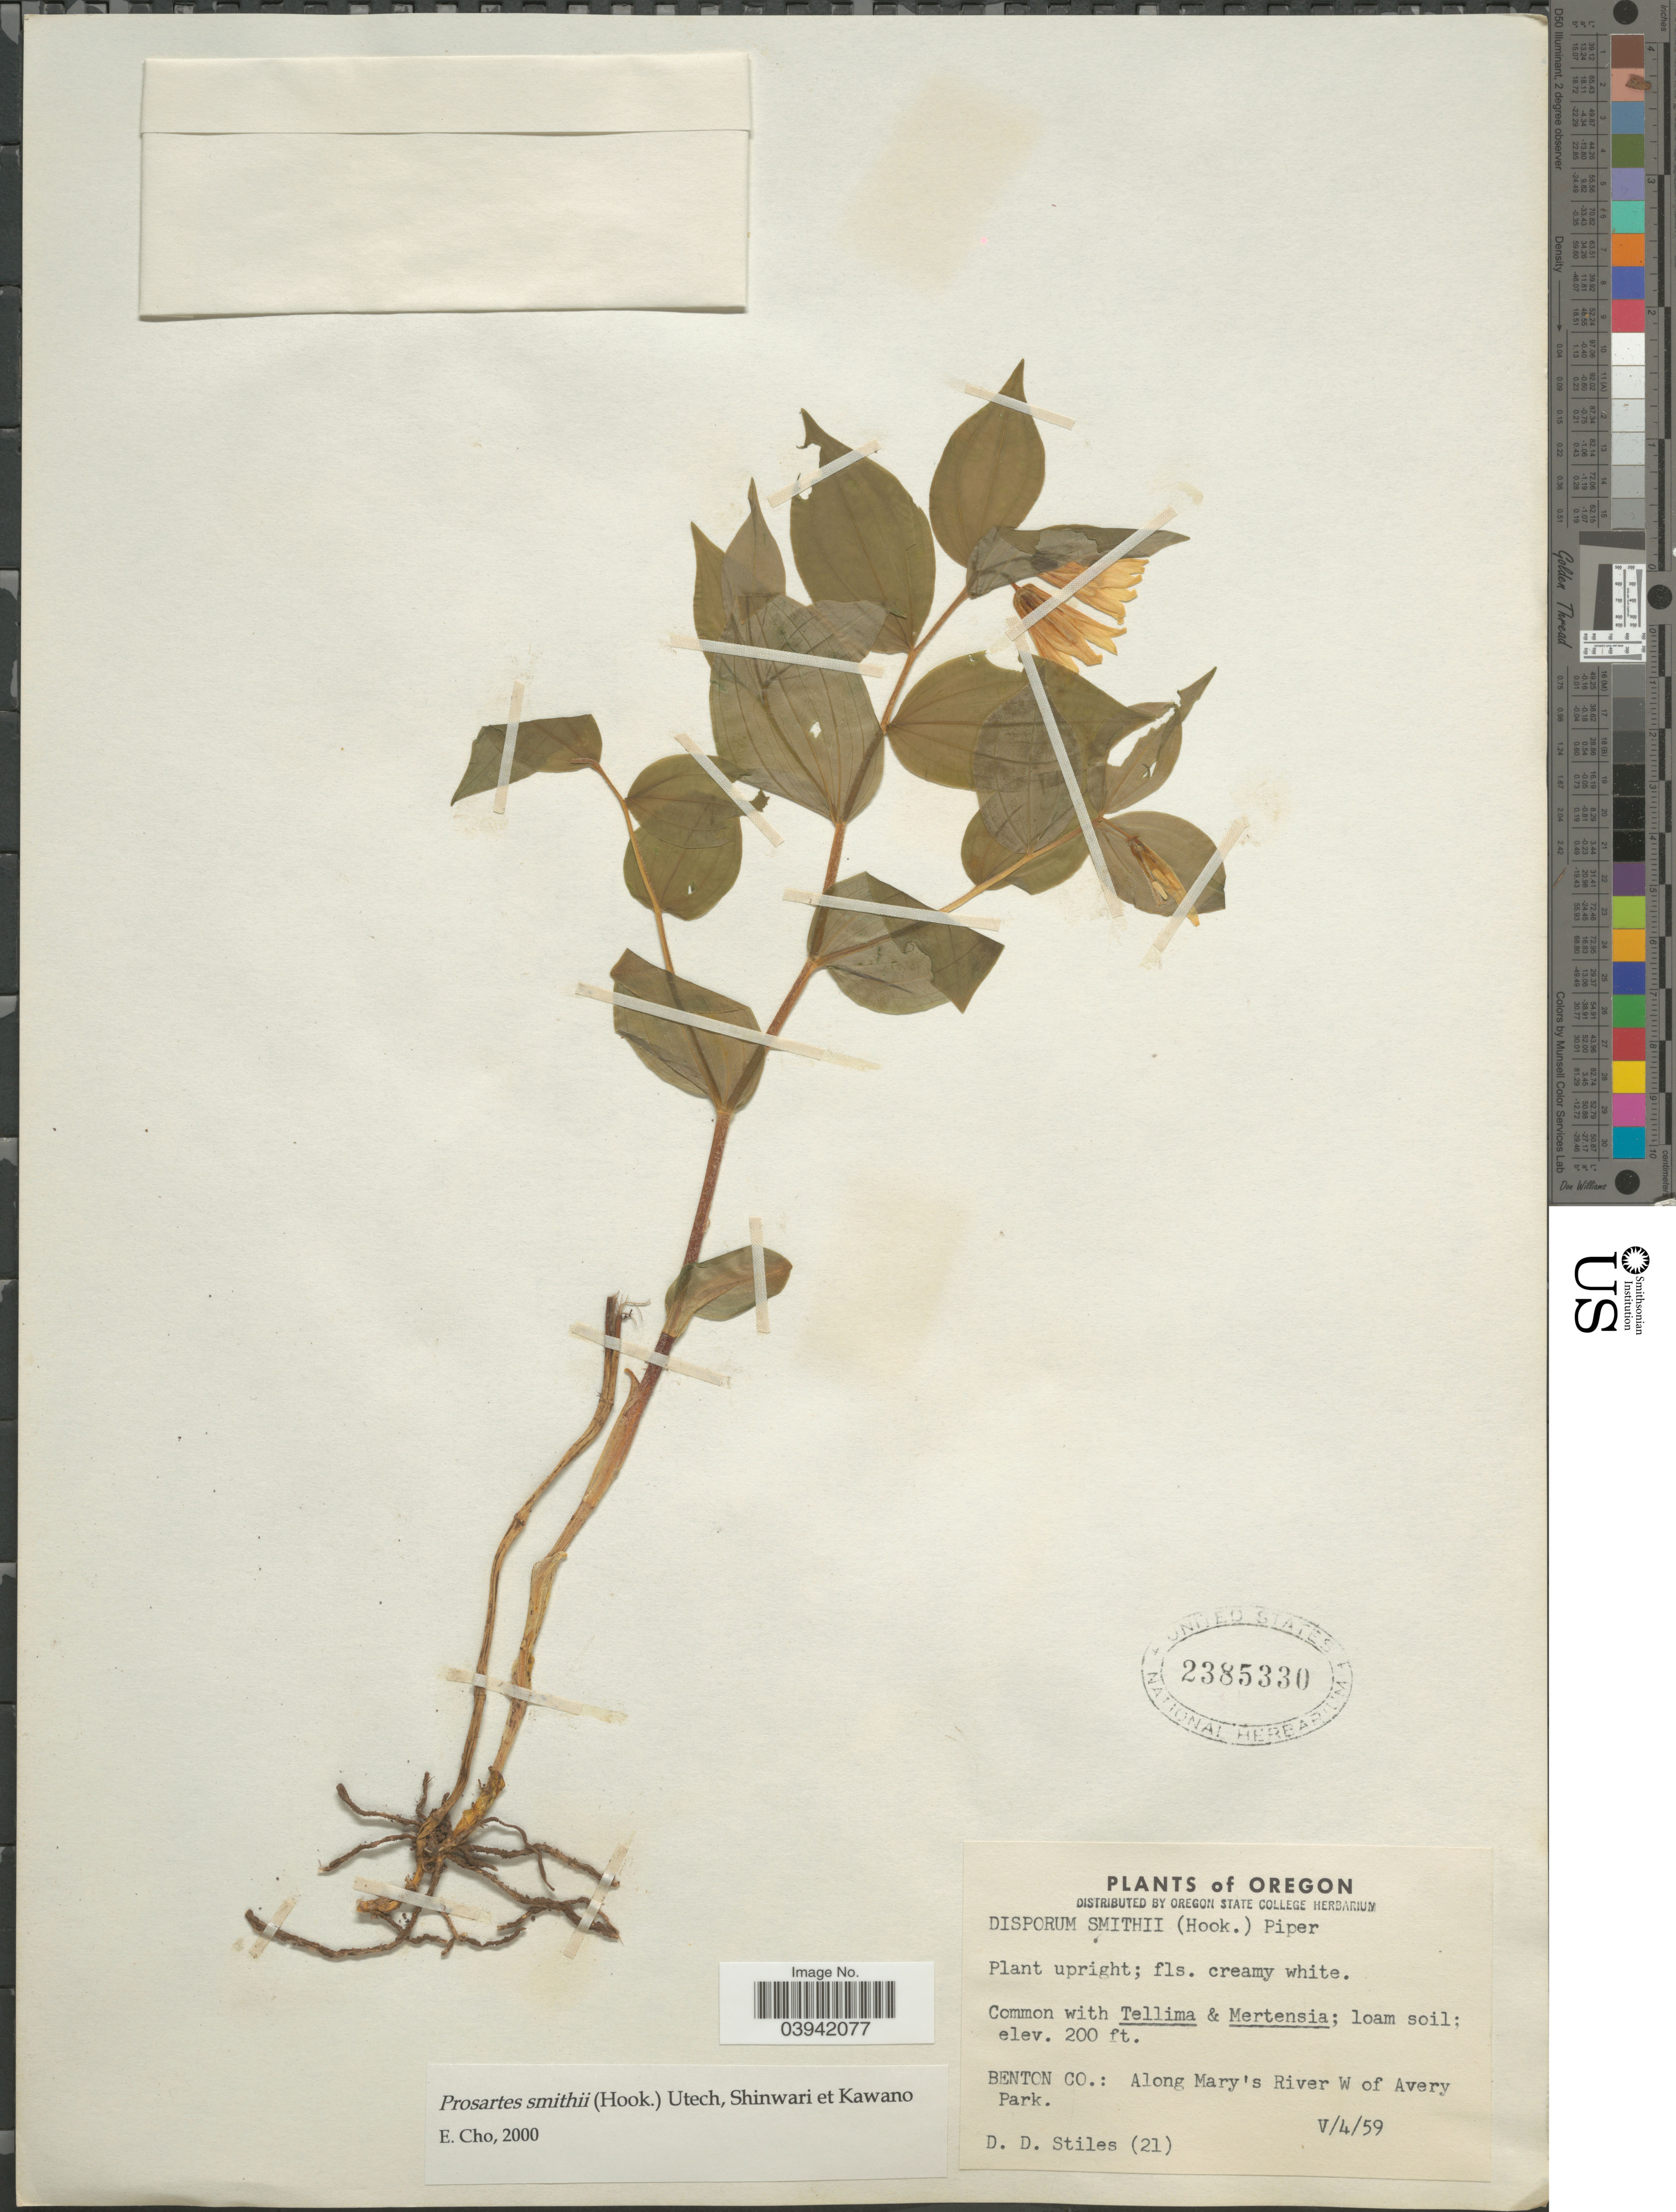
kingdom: Plantae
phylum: Tracheophyta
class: Liliopsida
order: Liliales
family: Liliaceae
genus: Prosartes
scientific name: Prosartes smithii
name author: (Hook.) Utech et al.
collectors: D. Stiles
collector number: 21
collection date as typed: Transcribed d/m/y: 4/5/59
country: United States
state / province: Oregon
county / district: Benton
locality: Benton Co.: Along Mary's River W of Avery Park.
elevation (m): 61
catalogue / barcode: US 2385330